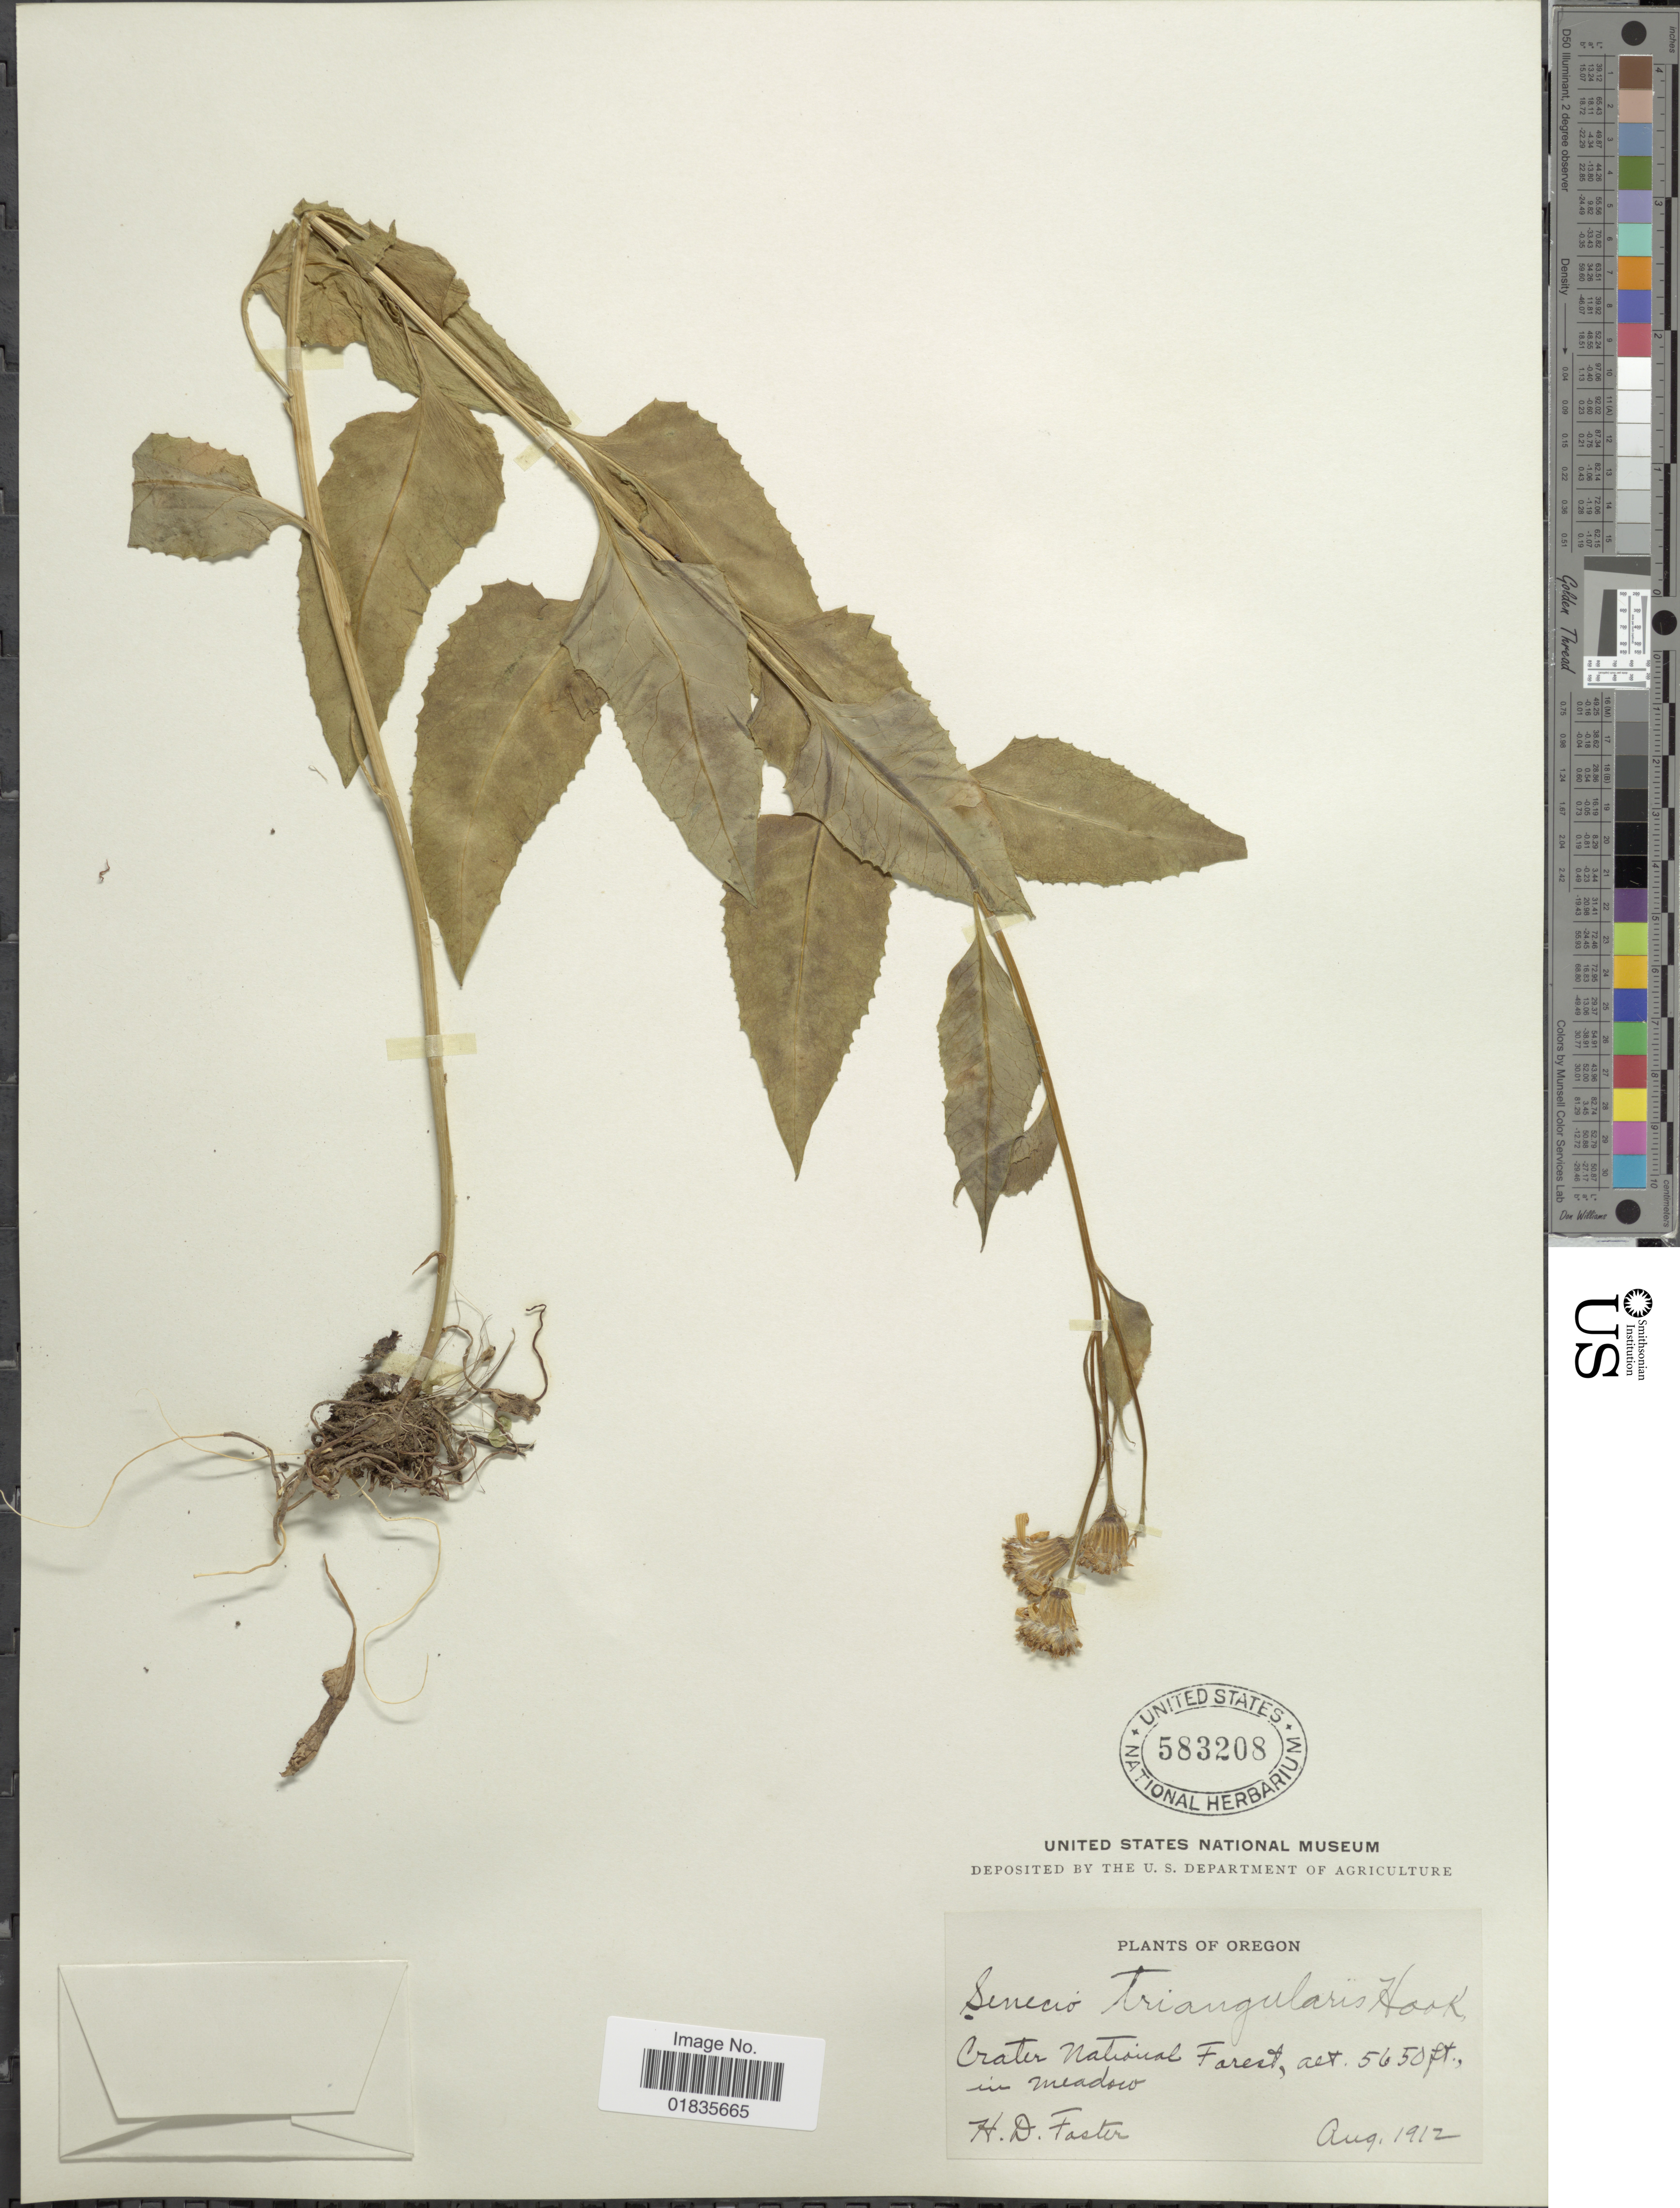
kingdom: Plantae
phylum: Tracheophyta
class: Magnoliopsida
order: Asterales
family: Asteraceae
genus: Senecio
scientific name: Senecio triangularis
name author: Hook.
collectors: H. Foster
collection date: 1912-08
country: United States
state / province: Oregon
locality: Crater National Forest, in meadow.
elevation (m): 1722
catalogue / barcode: US 583208